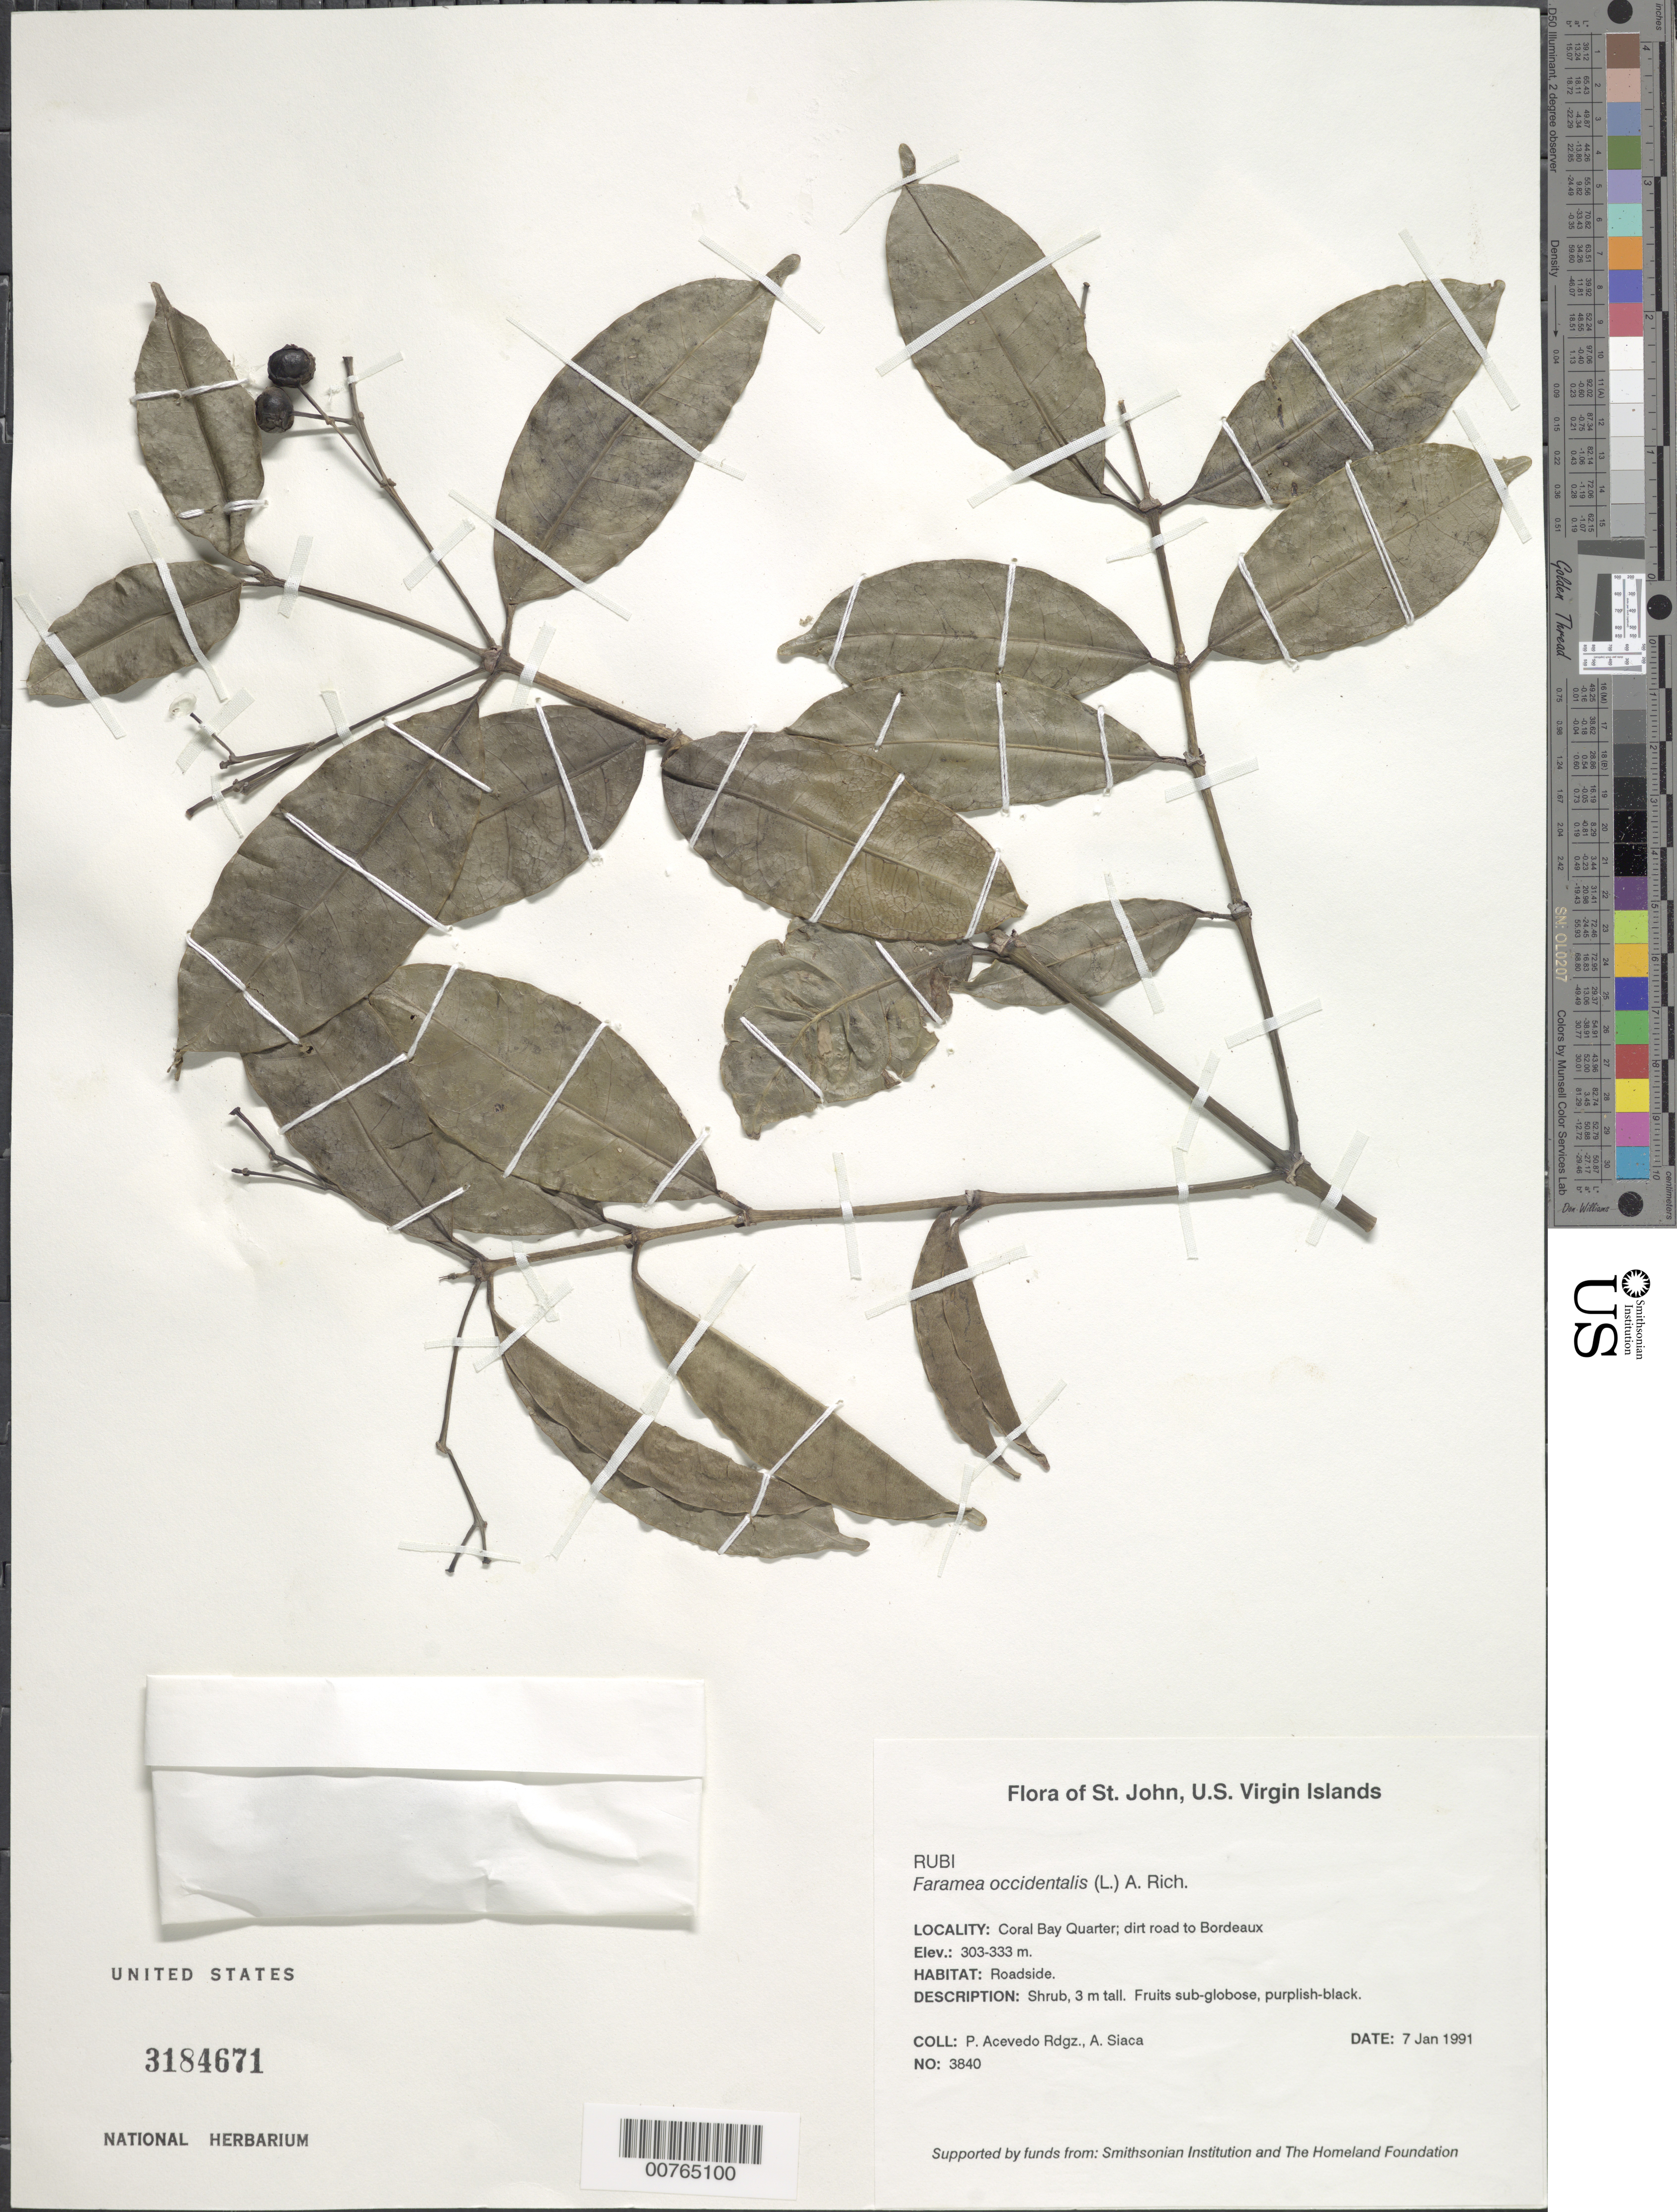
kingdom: Plantae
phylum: Tracheophyta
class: Magnoliopsida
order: Gentianales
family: Rubiaceae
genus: Faramea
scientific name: Faramea occidentalis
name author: (L.) A. Rich.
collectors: P. Acevedo-Rodr. & A. Siaca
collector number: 3840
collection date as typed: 07 Jan 1991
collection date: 1991-01-07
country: U.S. Virgin Islands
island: St. John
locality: Coral Bay Quarter; dirt road to Bordeaux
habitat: Roadside.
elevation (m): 303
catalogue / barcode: US 3184671